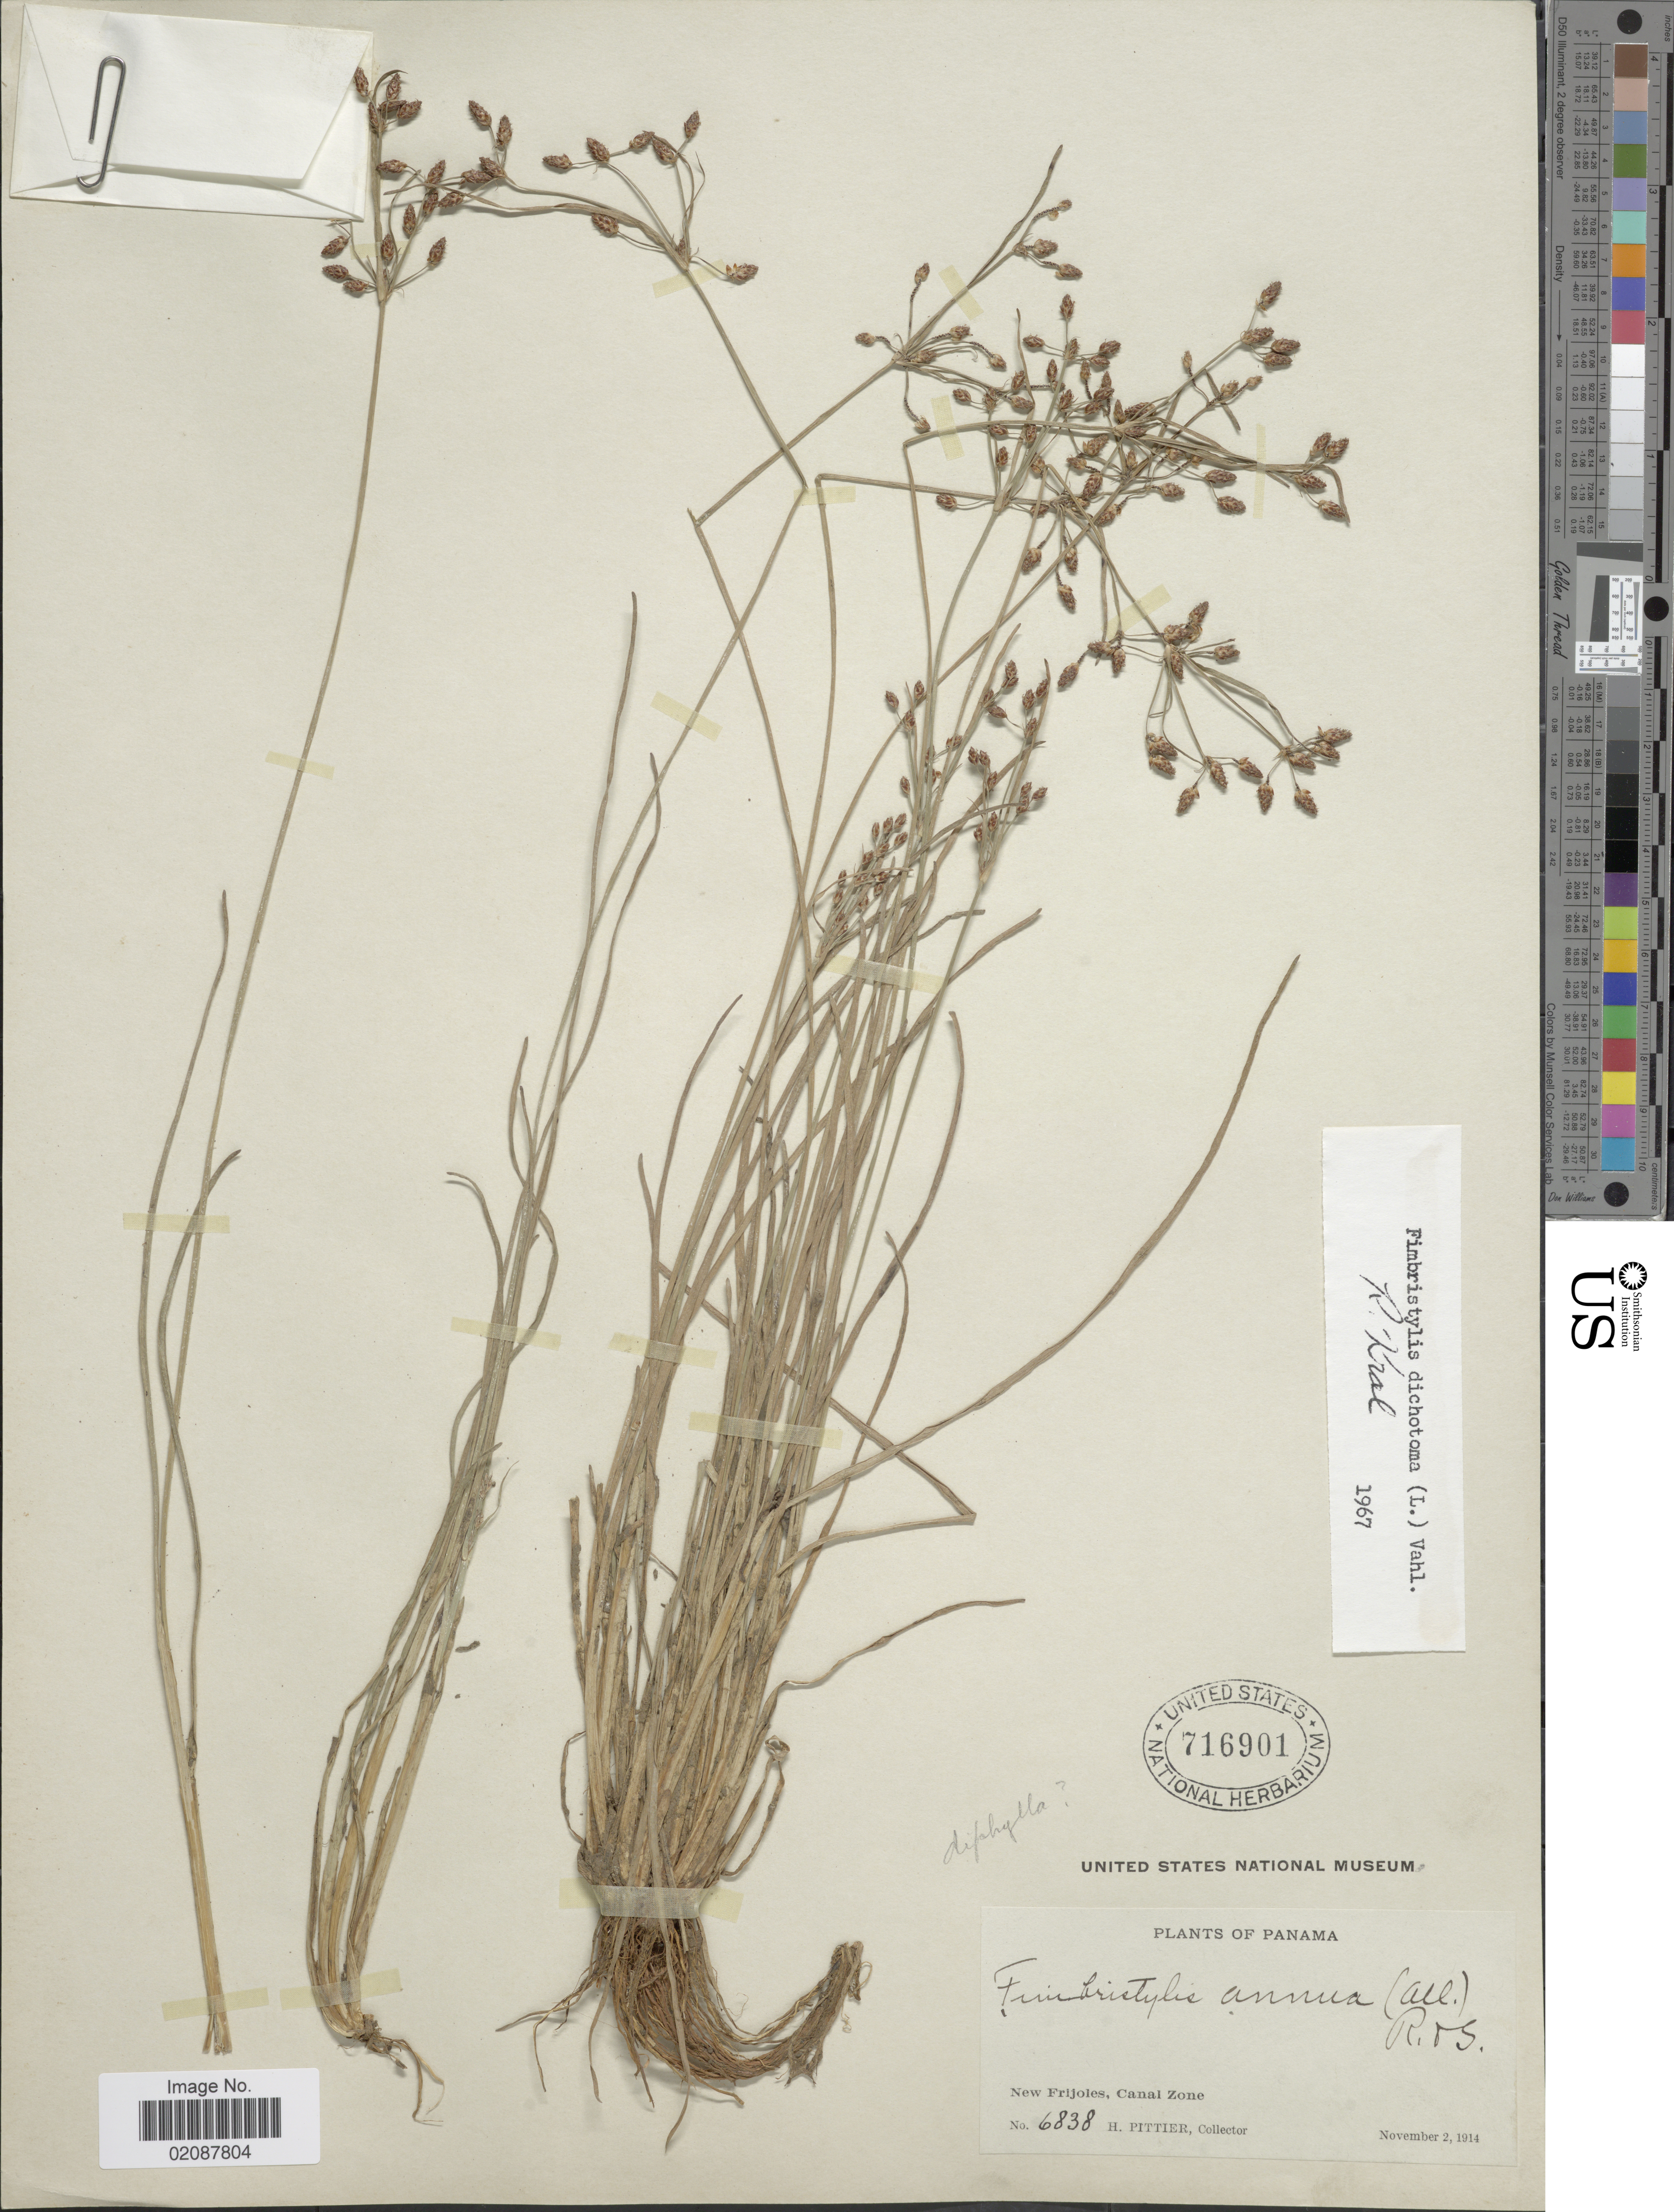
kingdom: Plantae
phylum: Tracheophyta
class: Liliopsida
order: Poales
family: Cyperaceae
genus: Fimbristylis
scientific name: Fimbristylis dichotoma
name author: (L.) Vahl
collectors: H. F. Pittier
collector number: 6838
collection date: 1914-11-02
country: Panama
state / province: Colón / Panamá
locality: New Frijoles, Canal Zone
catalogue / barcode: US 716901